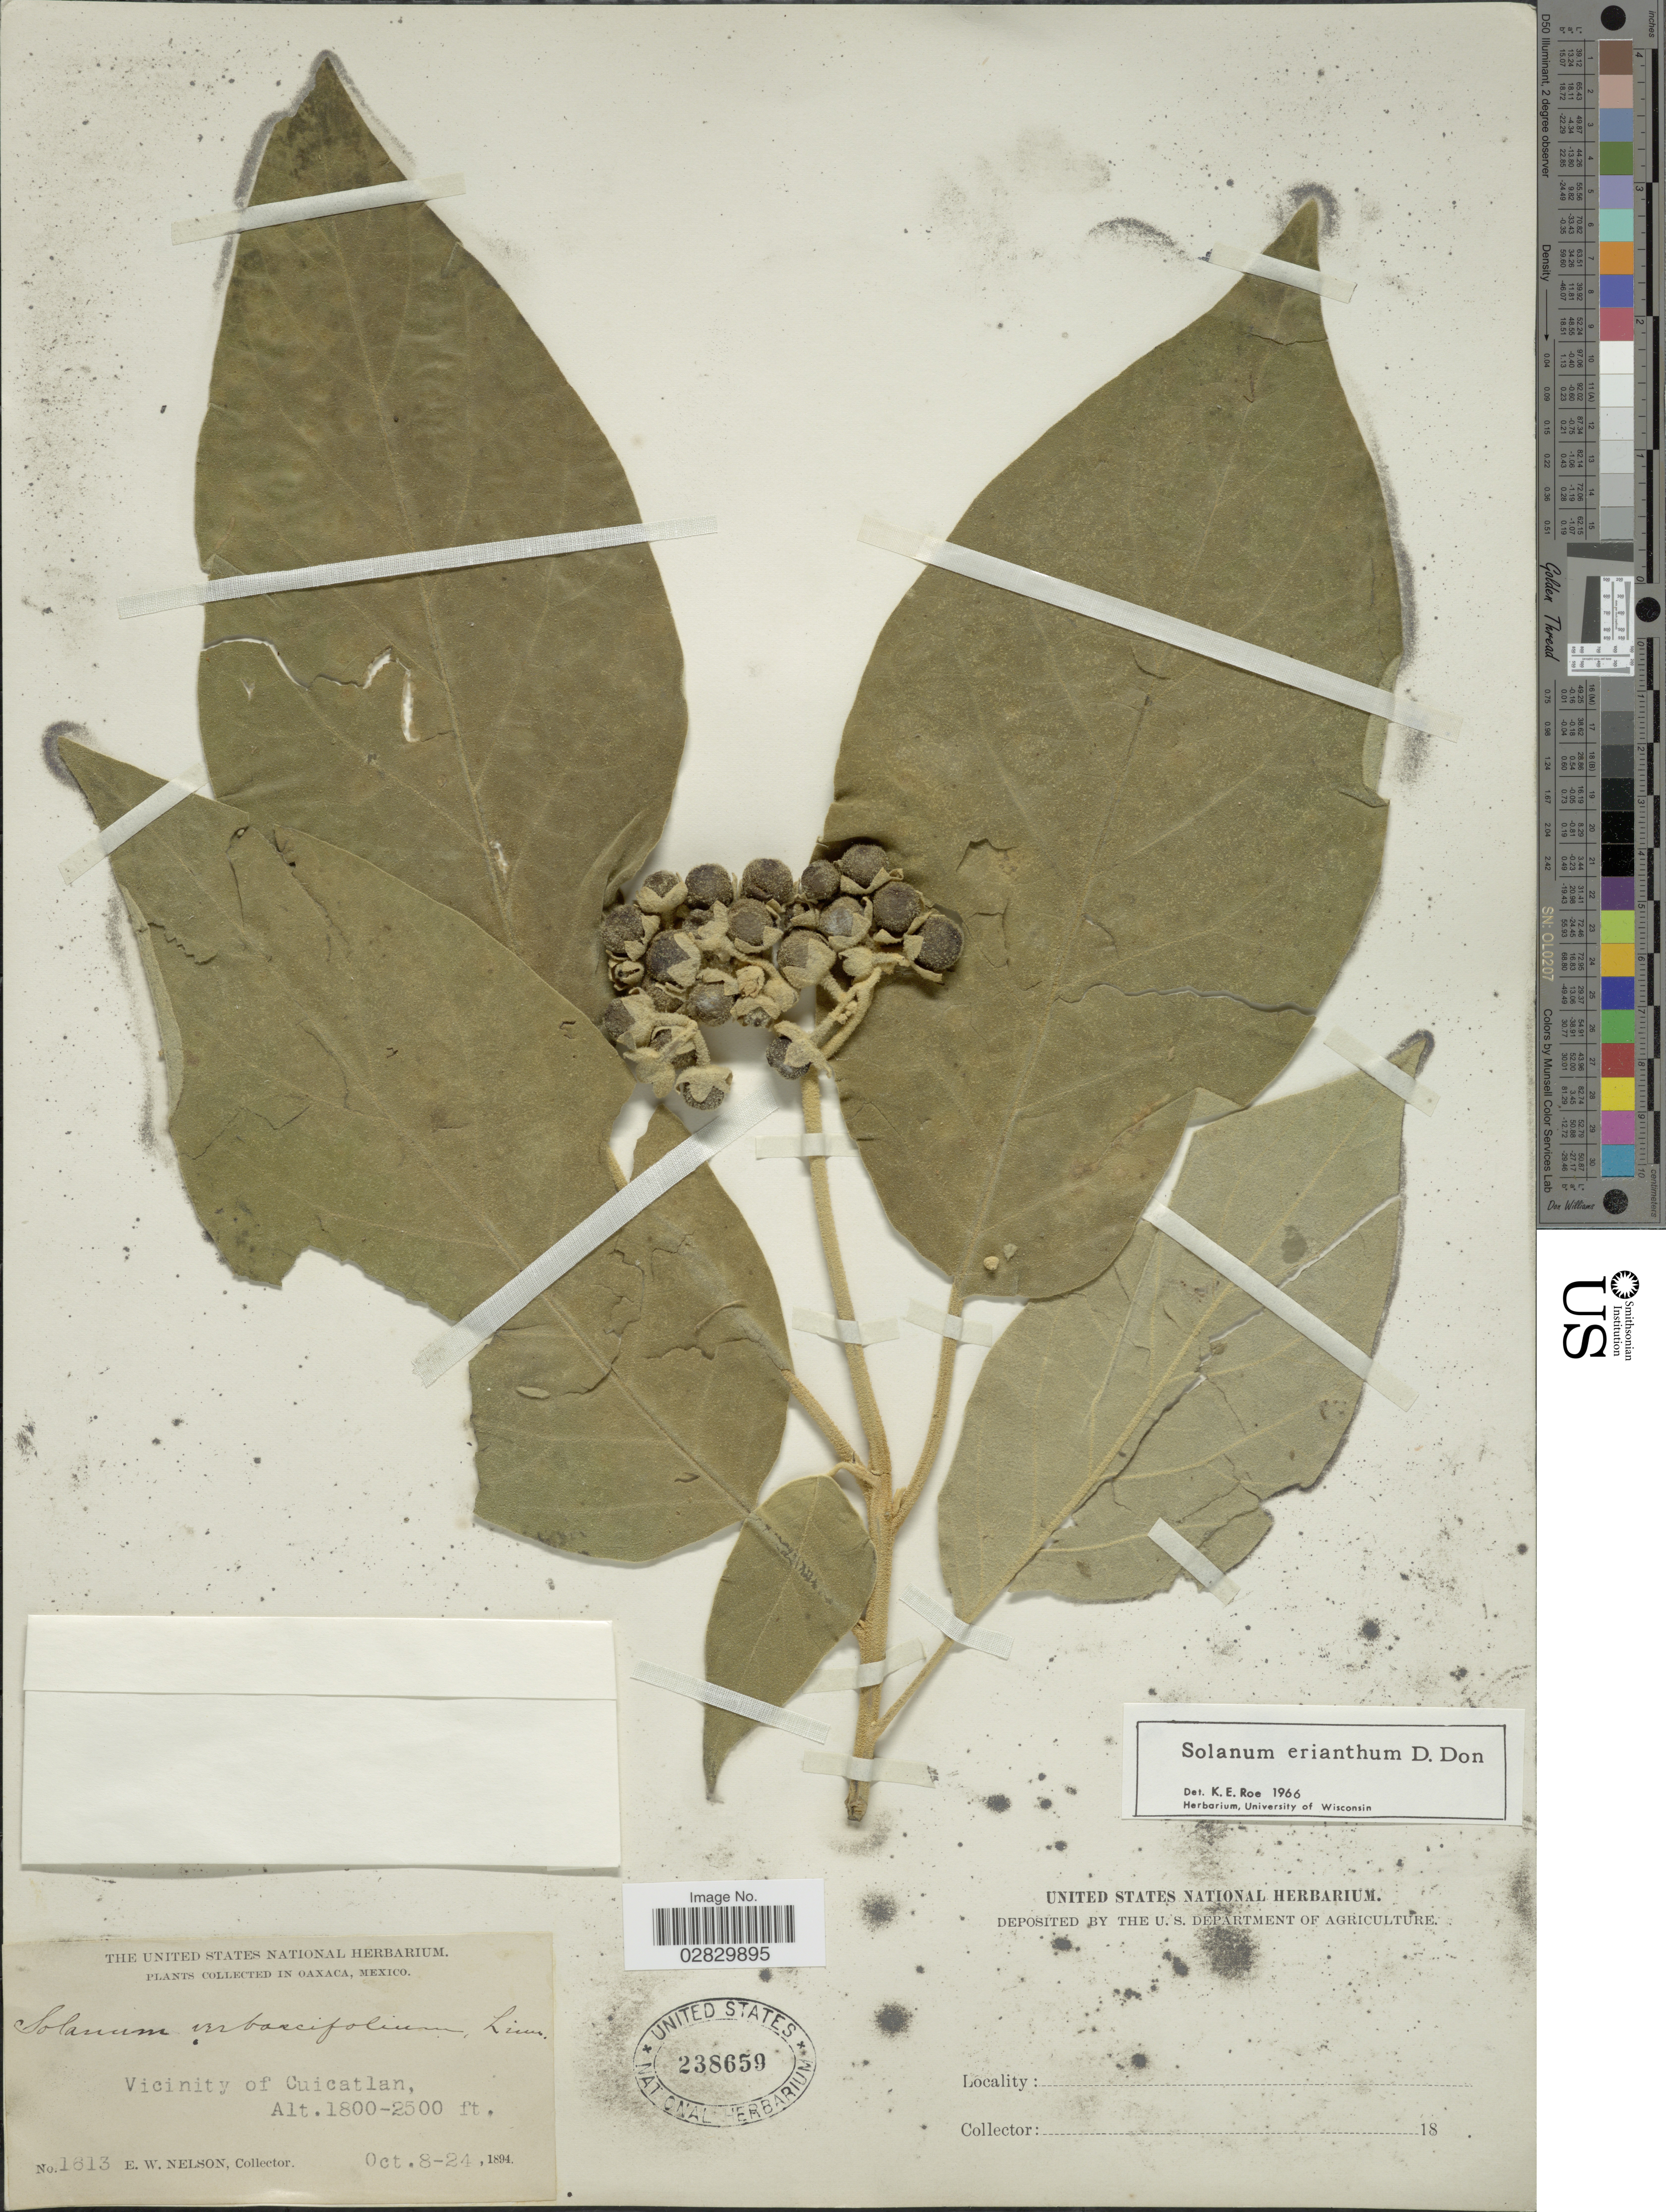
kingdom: Plantae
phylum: Tracheophyta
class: Magnoliopsida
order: Solanales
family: Solanaceae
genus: Solanum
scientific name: Solanum erianthum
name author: D. Don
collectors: E. W. Nelson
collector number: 1813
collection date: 1894-10-08/1894-10-24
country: Mexico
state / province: Oaxaca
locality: Vicinity of Cuicatlan.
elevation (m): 549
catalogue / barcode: US 238659